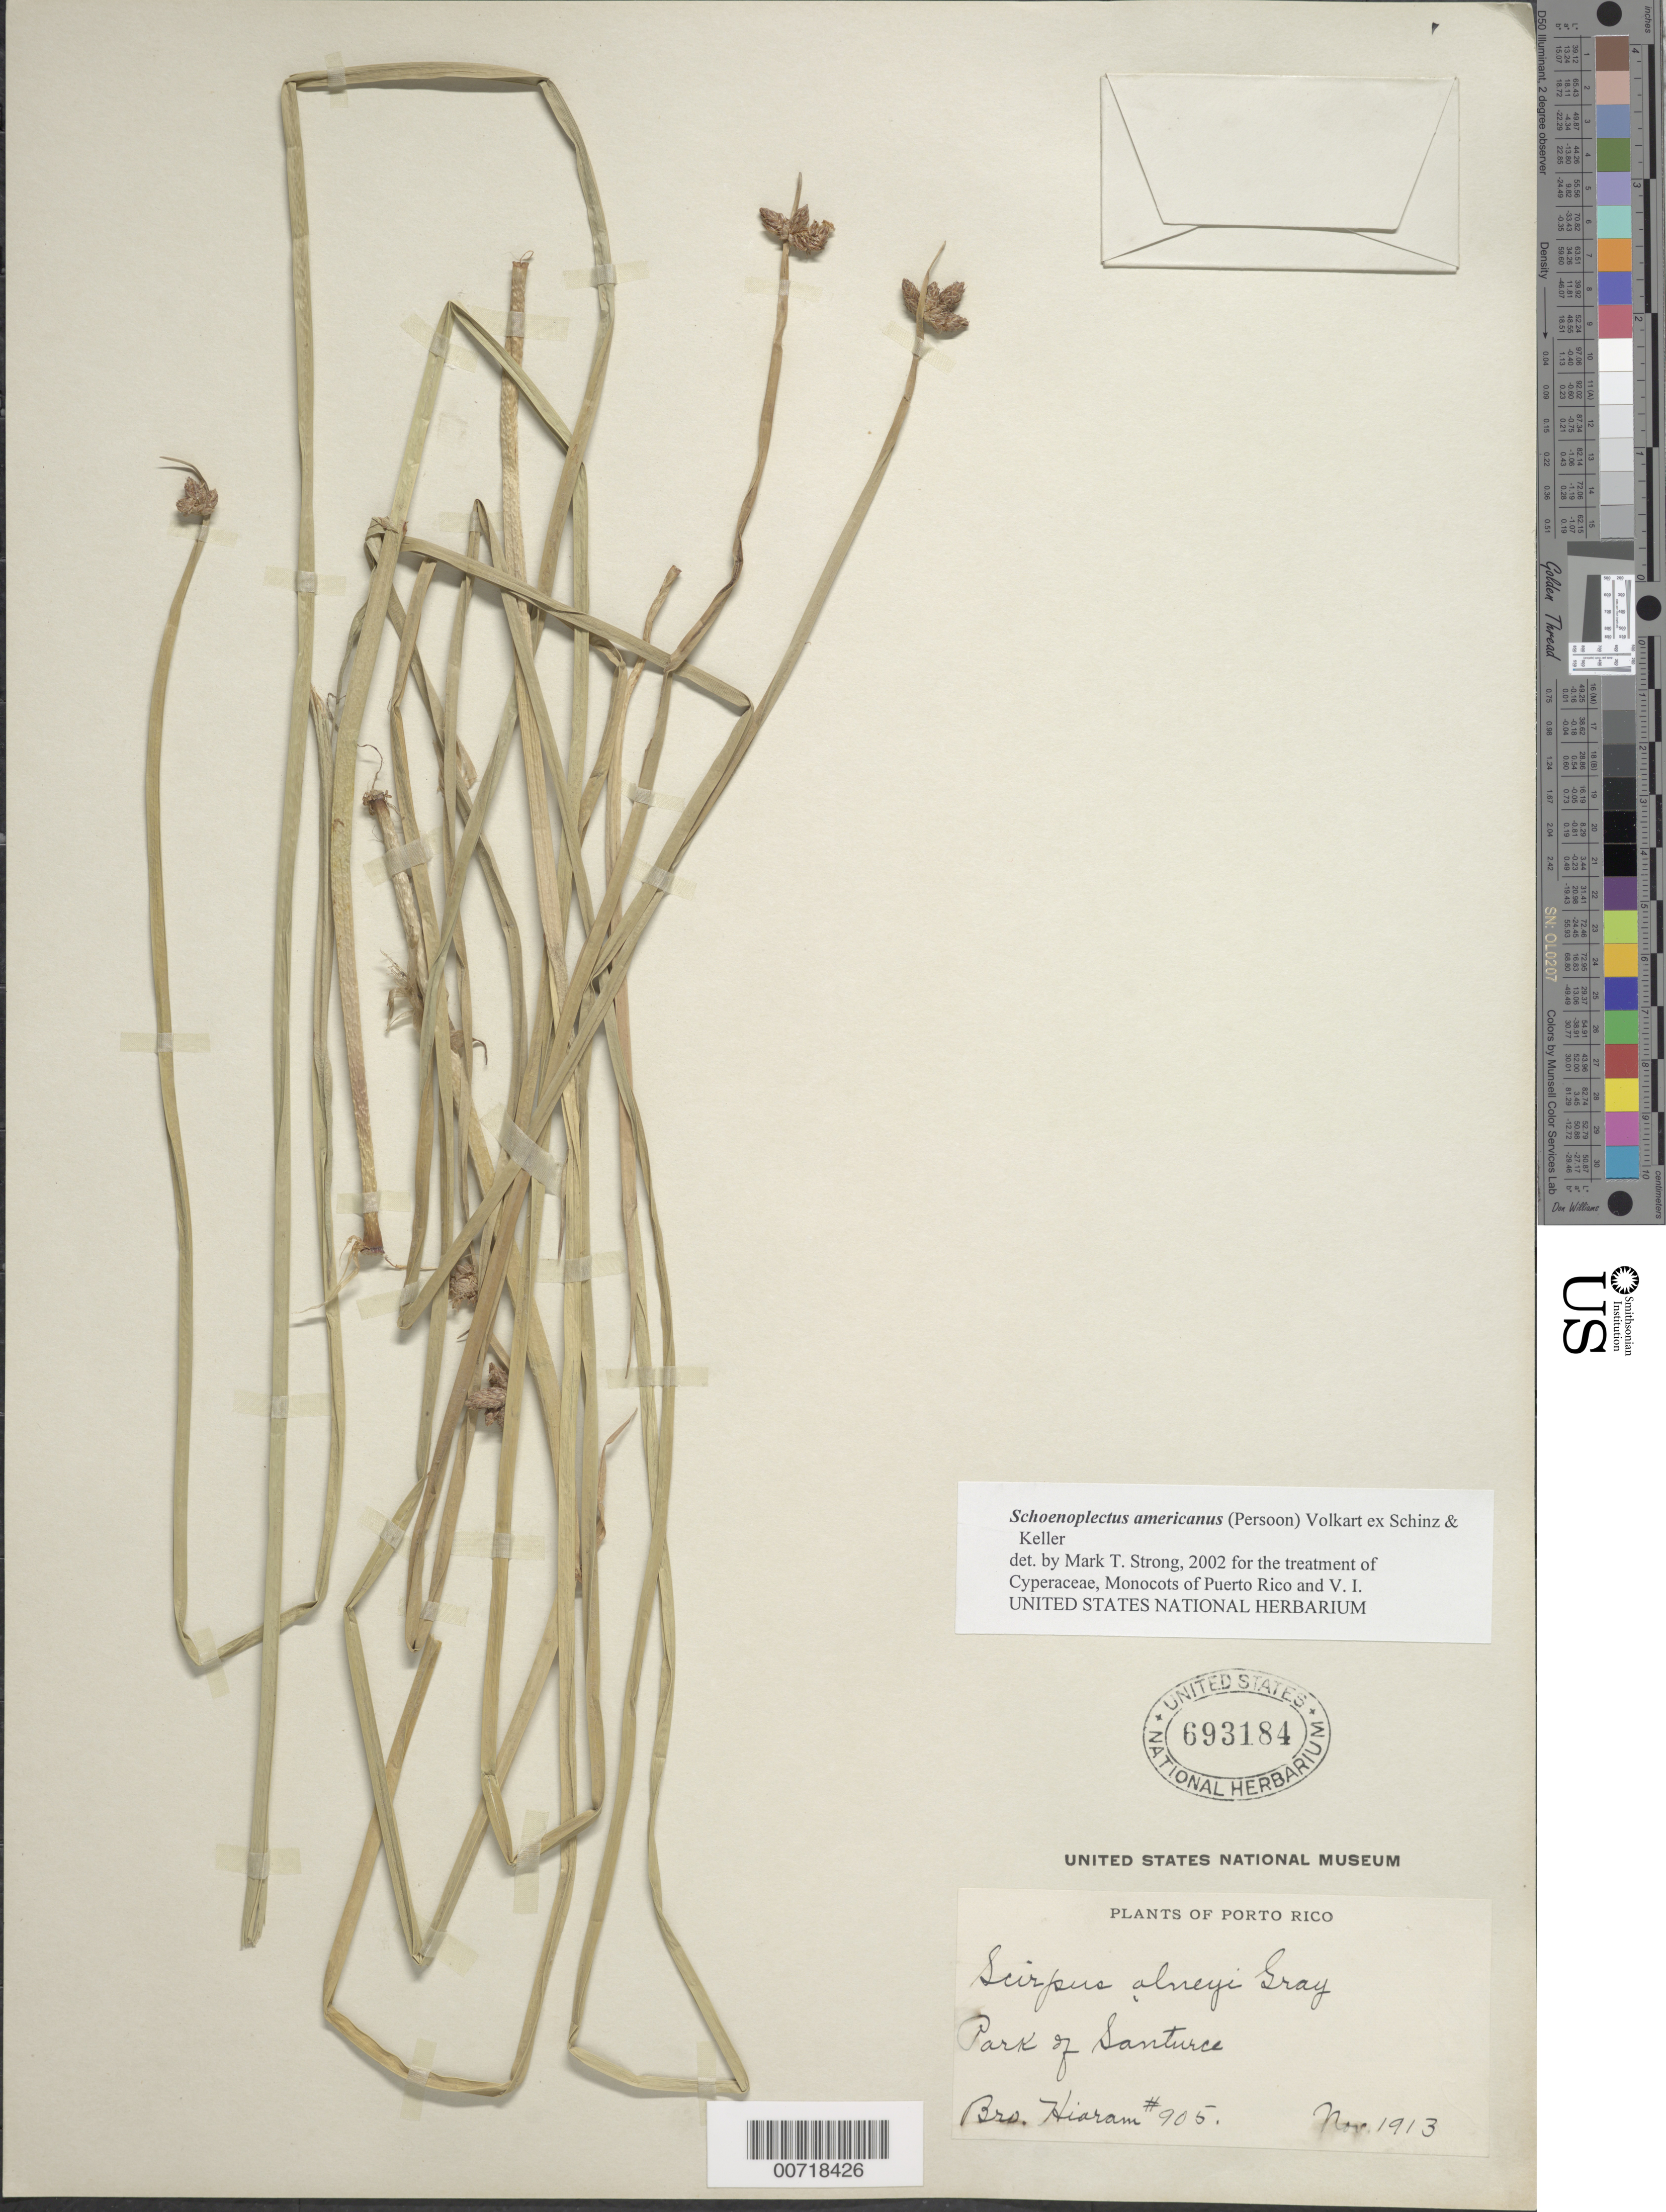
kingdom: Plantae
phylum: Tracheophyta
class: Liliopsida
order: Poales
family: Cyperaceae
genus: Schoenoplectus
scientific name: Schoenoplectus americanus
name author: (Pers.) Volkart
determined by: Strong, M. T., (US), Smithsonian Institution - National Museum of Natural History (UNITED STATES)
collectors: Bro. Hioram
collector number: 905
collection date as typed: Nov 1913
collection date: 1913-11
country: Puerto Rico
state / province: San Juan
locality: Park of Santurce.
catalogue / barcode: US 693184